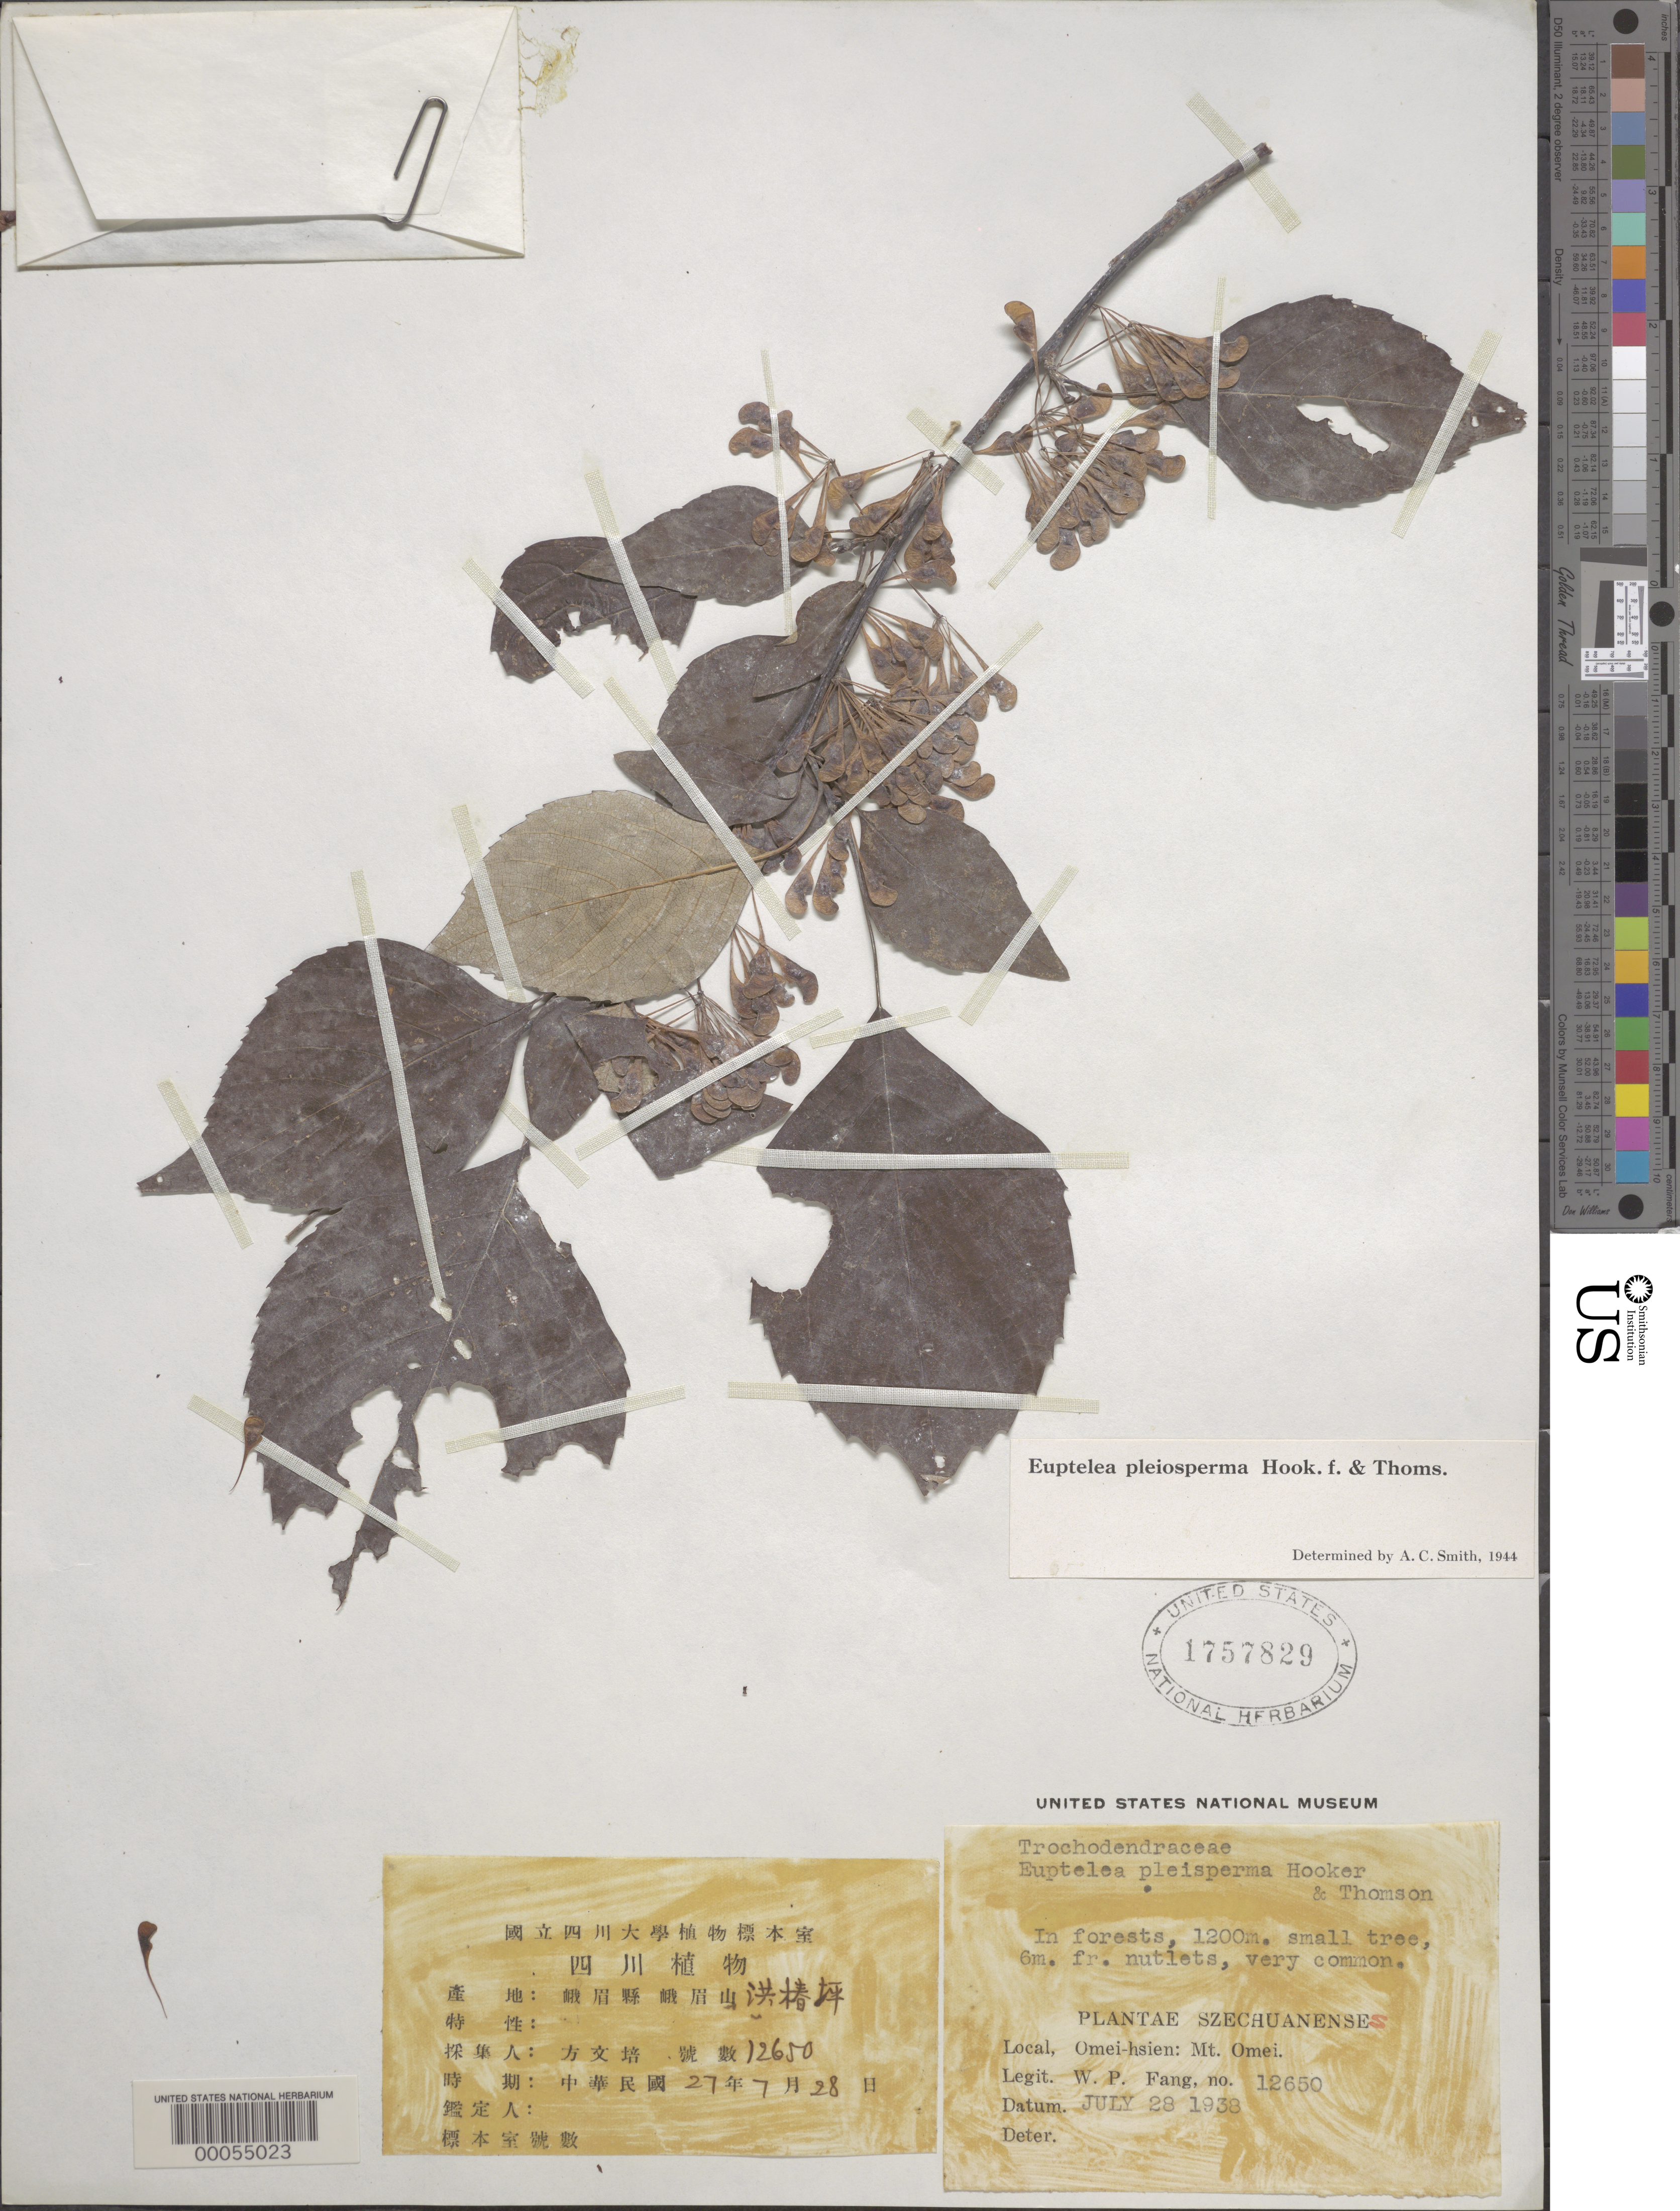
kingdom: Plantae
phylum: Tracheophyta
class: Magnoliopsida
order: Ranunculales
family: Eupteleaceae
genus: Euptelea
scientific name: Euptelea pleiosperma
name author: Hook. f. & Thomson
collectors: W. P. Fang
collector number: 12650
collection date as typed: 28 Jul 1938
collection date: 1938-07-28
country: China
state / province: Sichuan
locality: Omei-hsien: mt. omei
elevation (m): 1200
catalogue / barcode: US 1757829